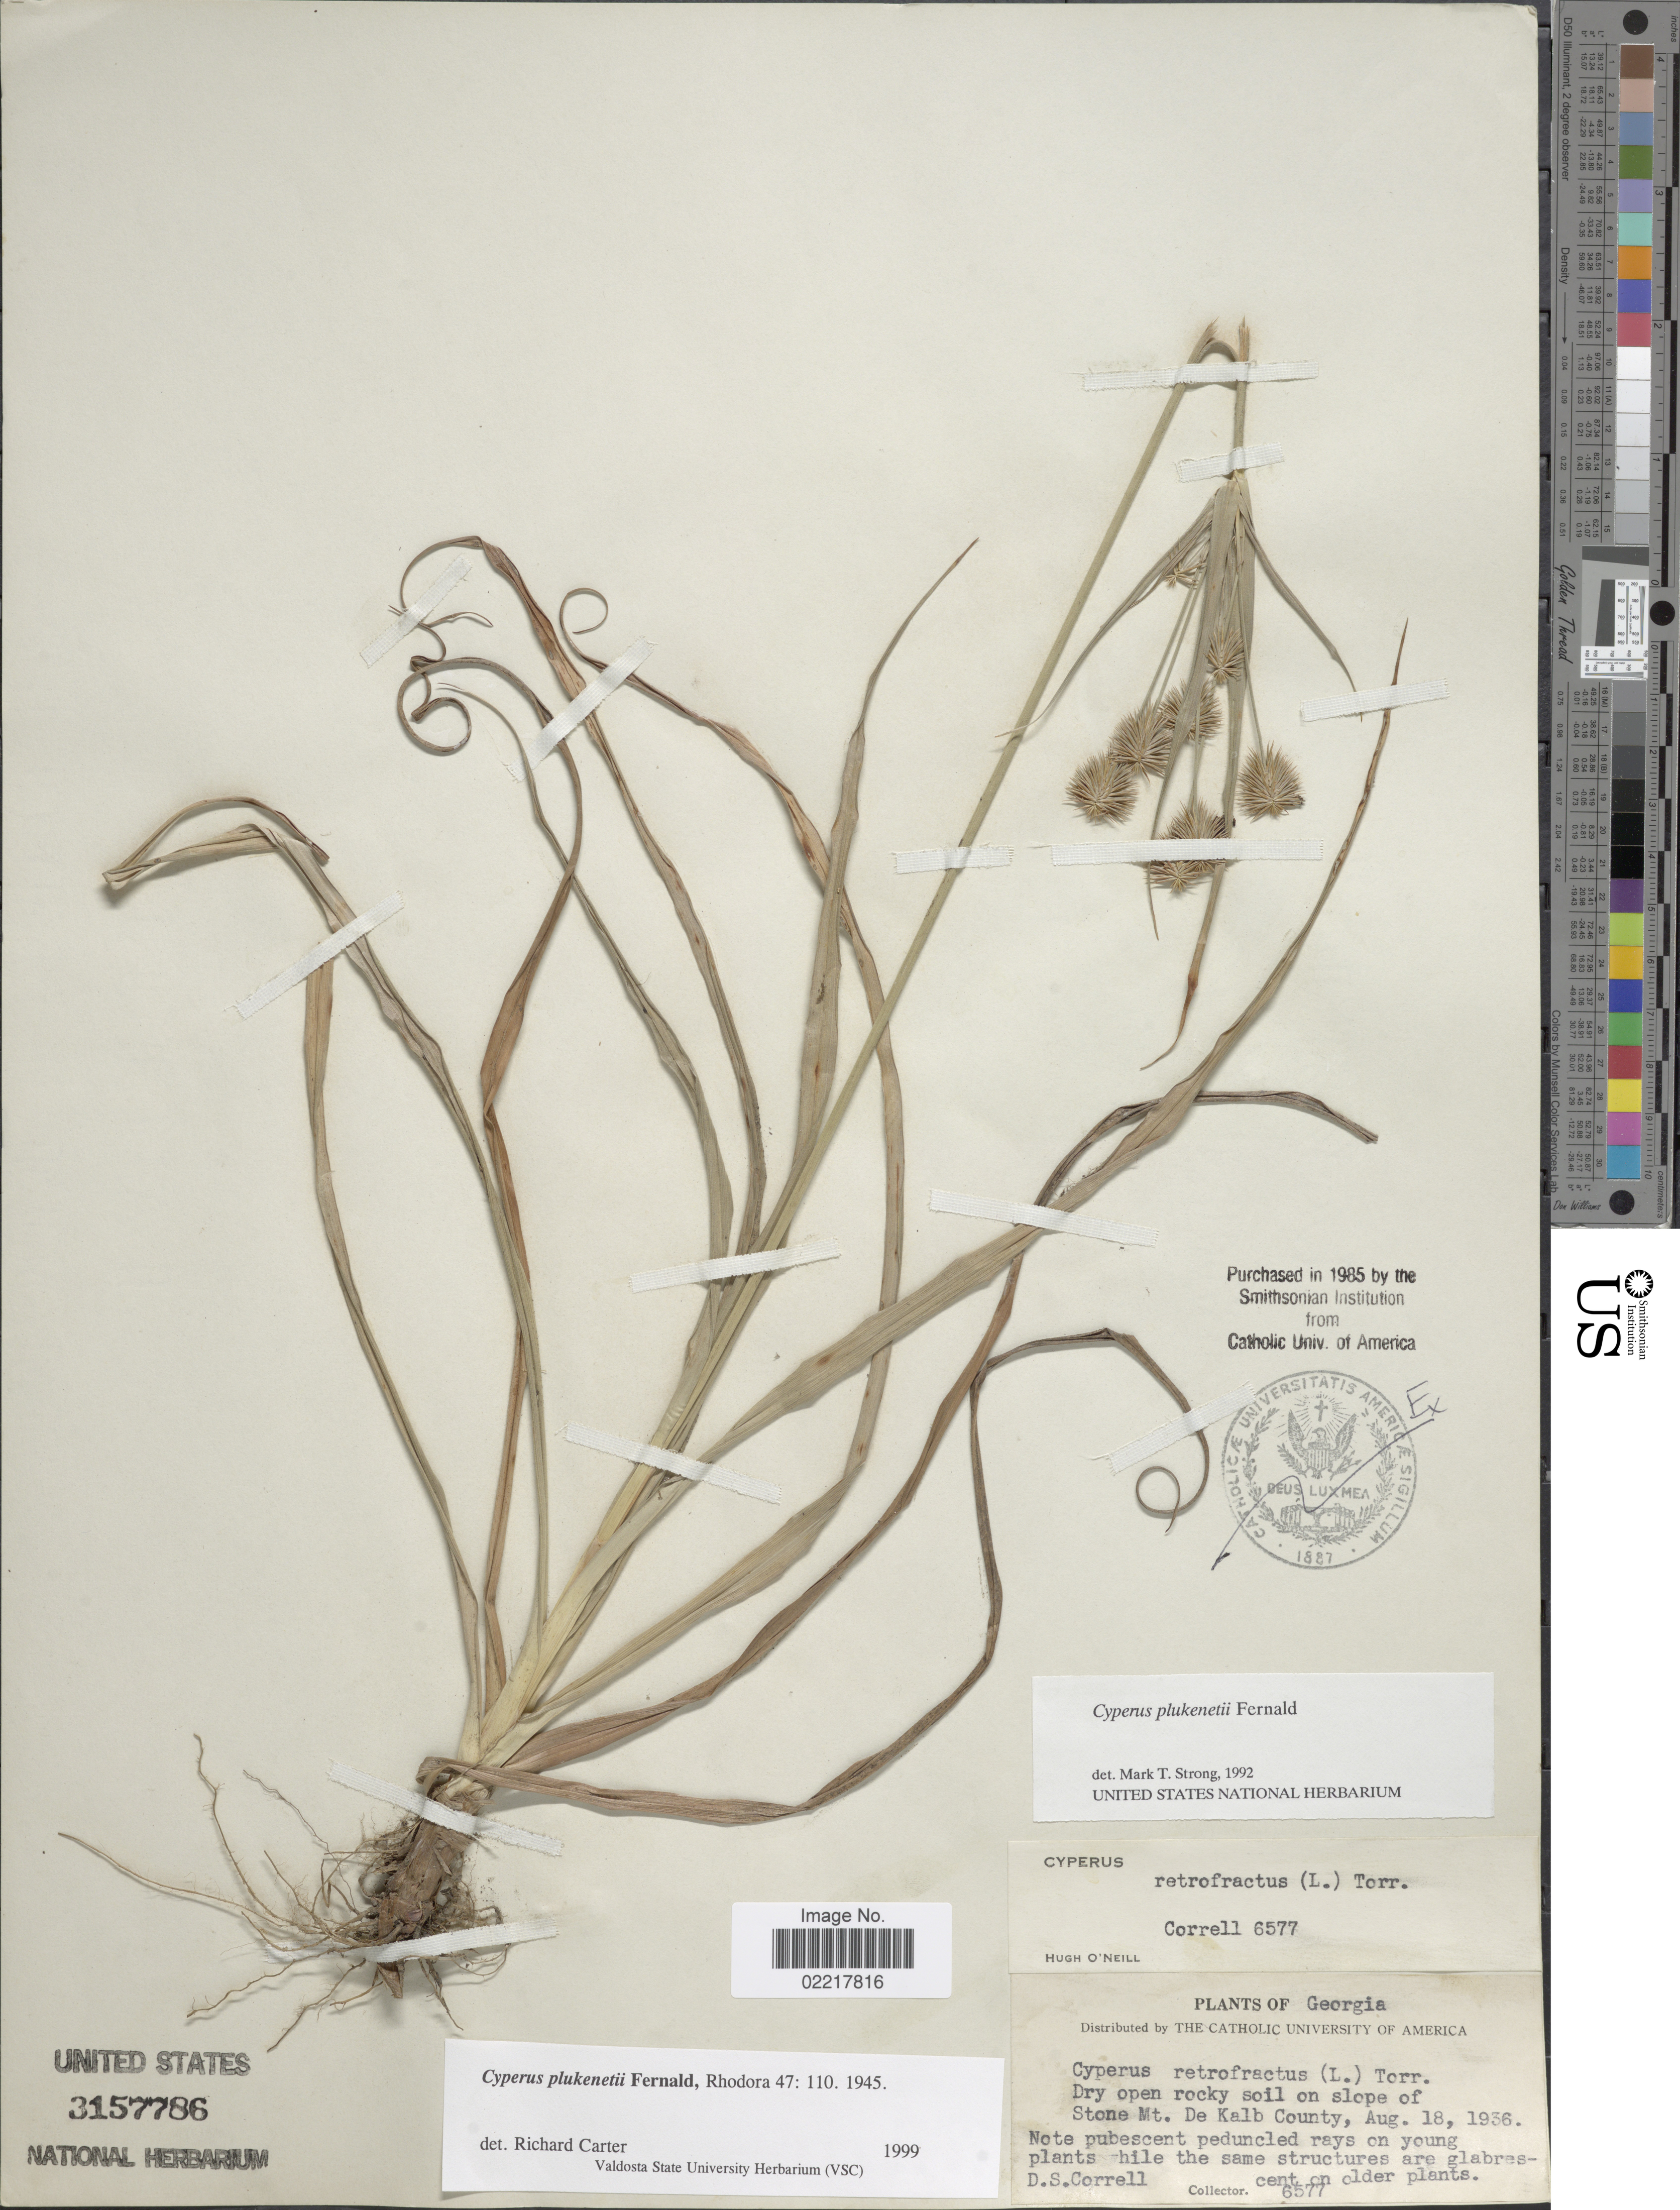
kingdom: Plantae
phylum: Tracheophyta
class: Liliopsida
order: Poales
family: Cyperaceae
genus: Cyperus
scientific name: Cyperus plukenetii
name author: Fernald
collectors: D. S. Correll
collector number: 6577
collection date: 1936-08-18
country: United States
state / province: Georgia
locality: Dry open rocky soil on slope of Stone Mt De Kalb County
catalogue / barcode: US 3157786